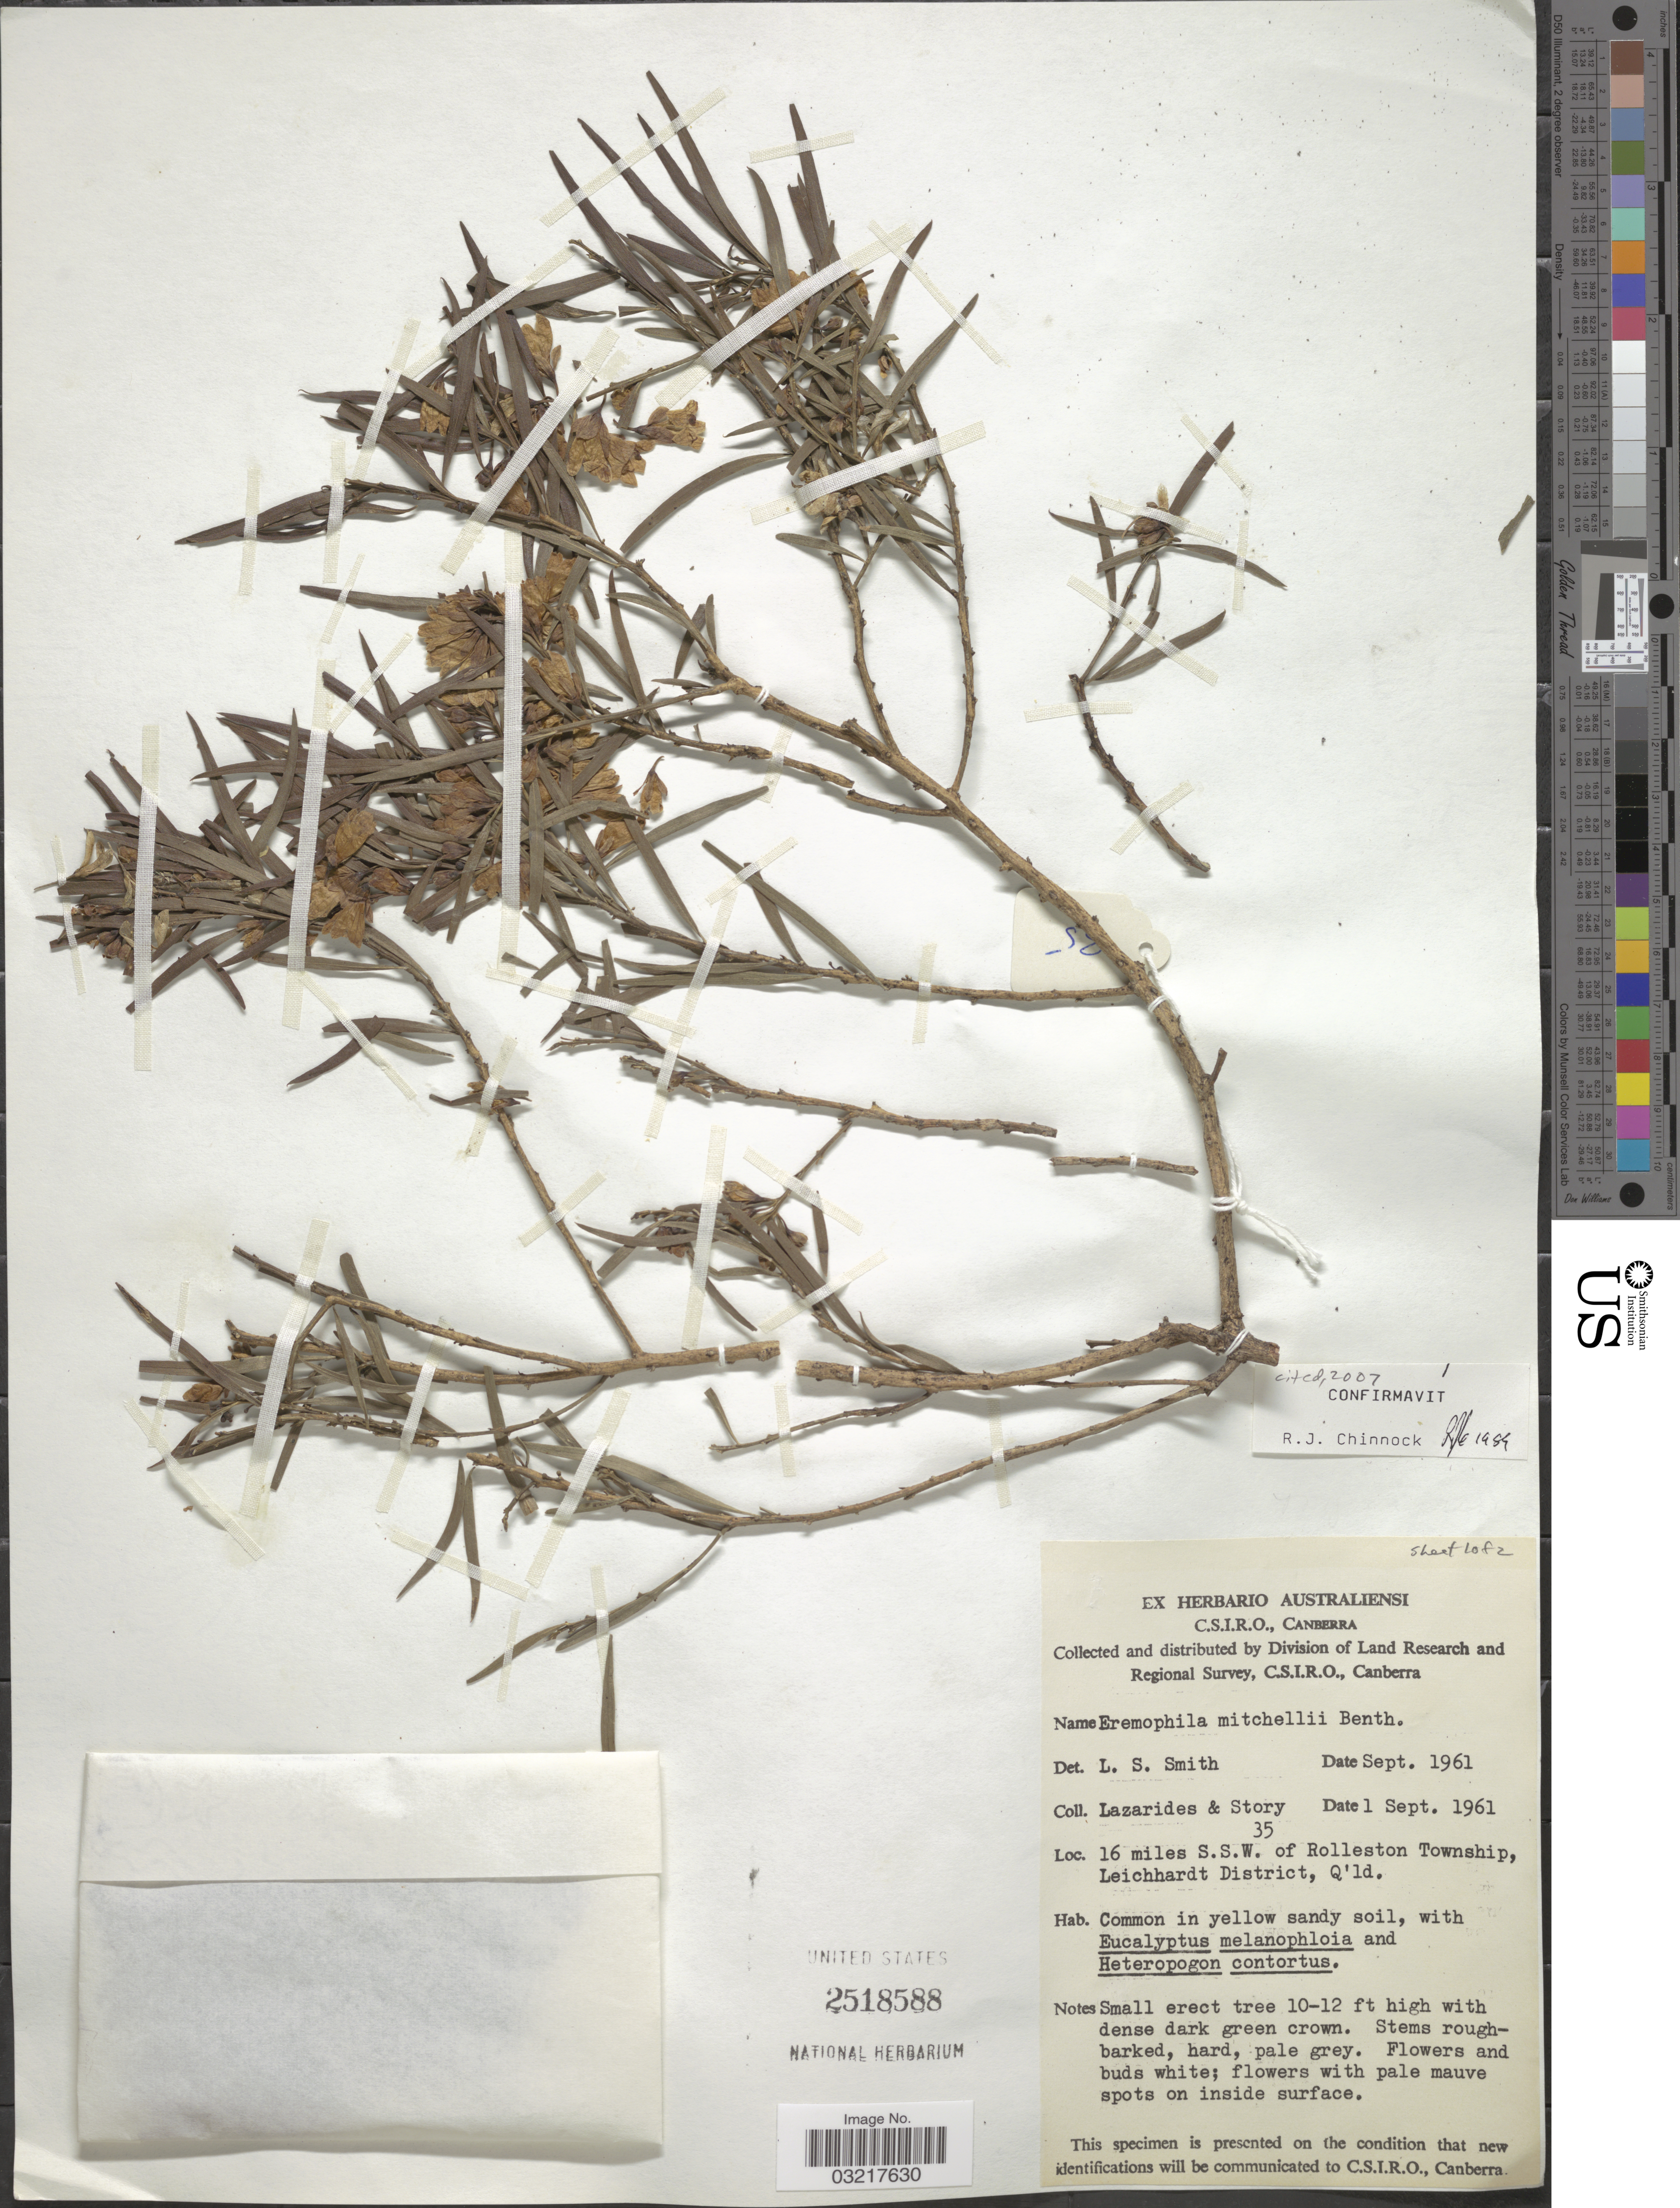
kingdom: Plantae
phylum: Tracheophyta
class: Magnoliopsida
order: Lamiales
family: Scrophulariaceae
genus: Eremophila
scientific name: Eremophila mitchellii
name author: Benth.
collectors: M. Lazarides & -. Story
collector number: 35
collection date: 1961-09-01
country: Australia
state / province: Queensland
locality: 16 miles S.S.W. of Rolleston Township, Leichhardt District, Q' ld.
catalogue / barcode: US 2518588